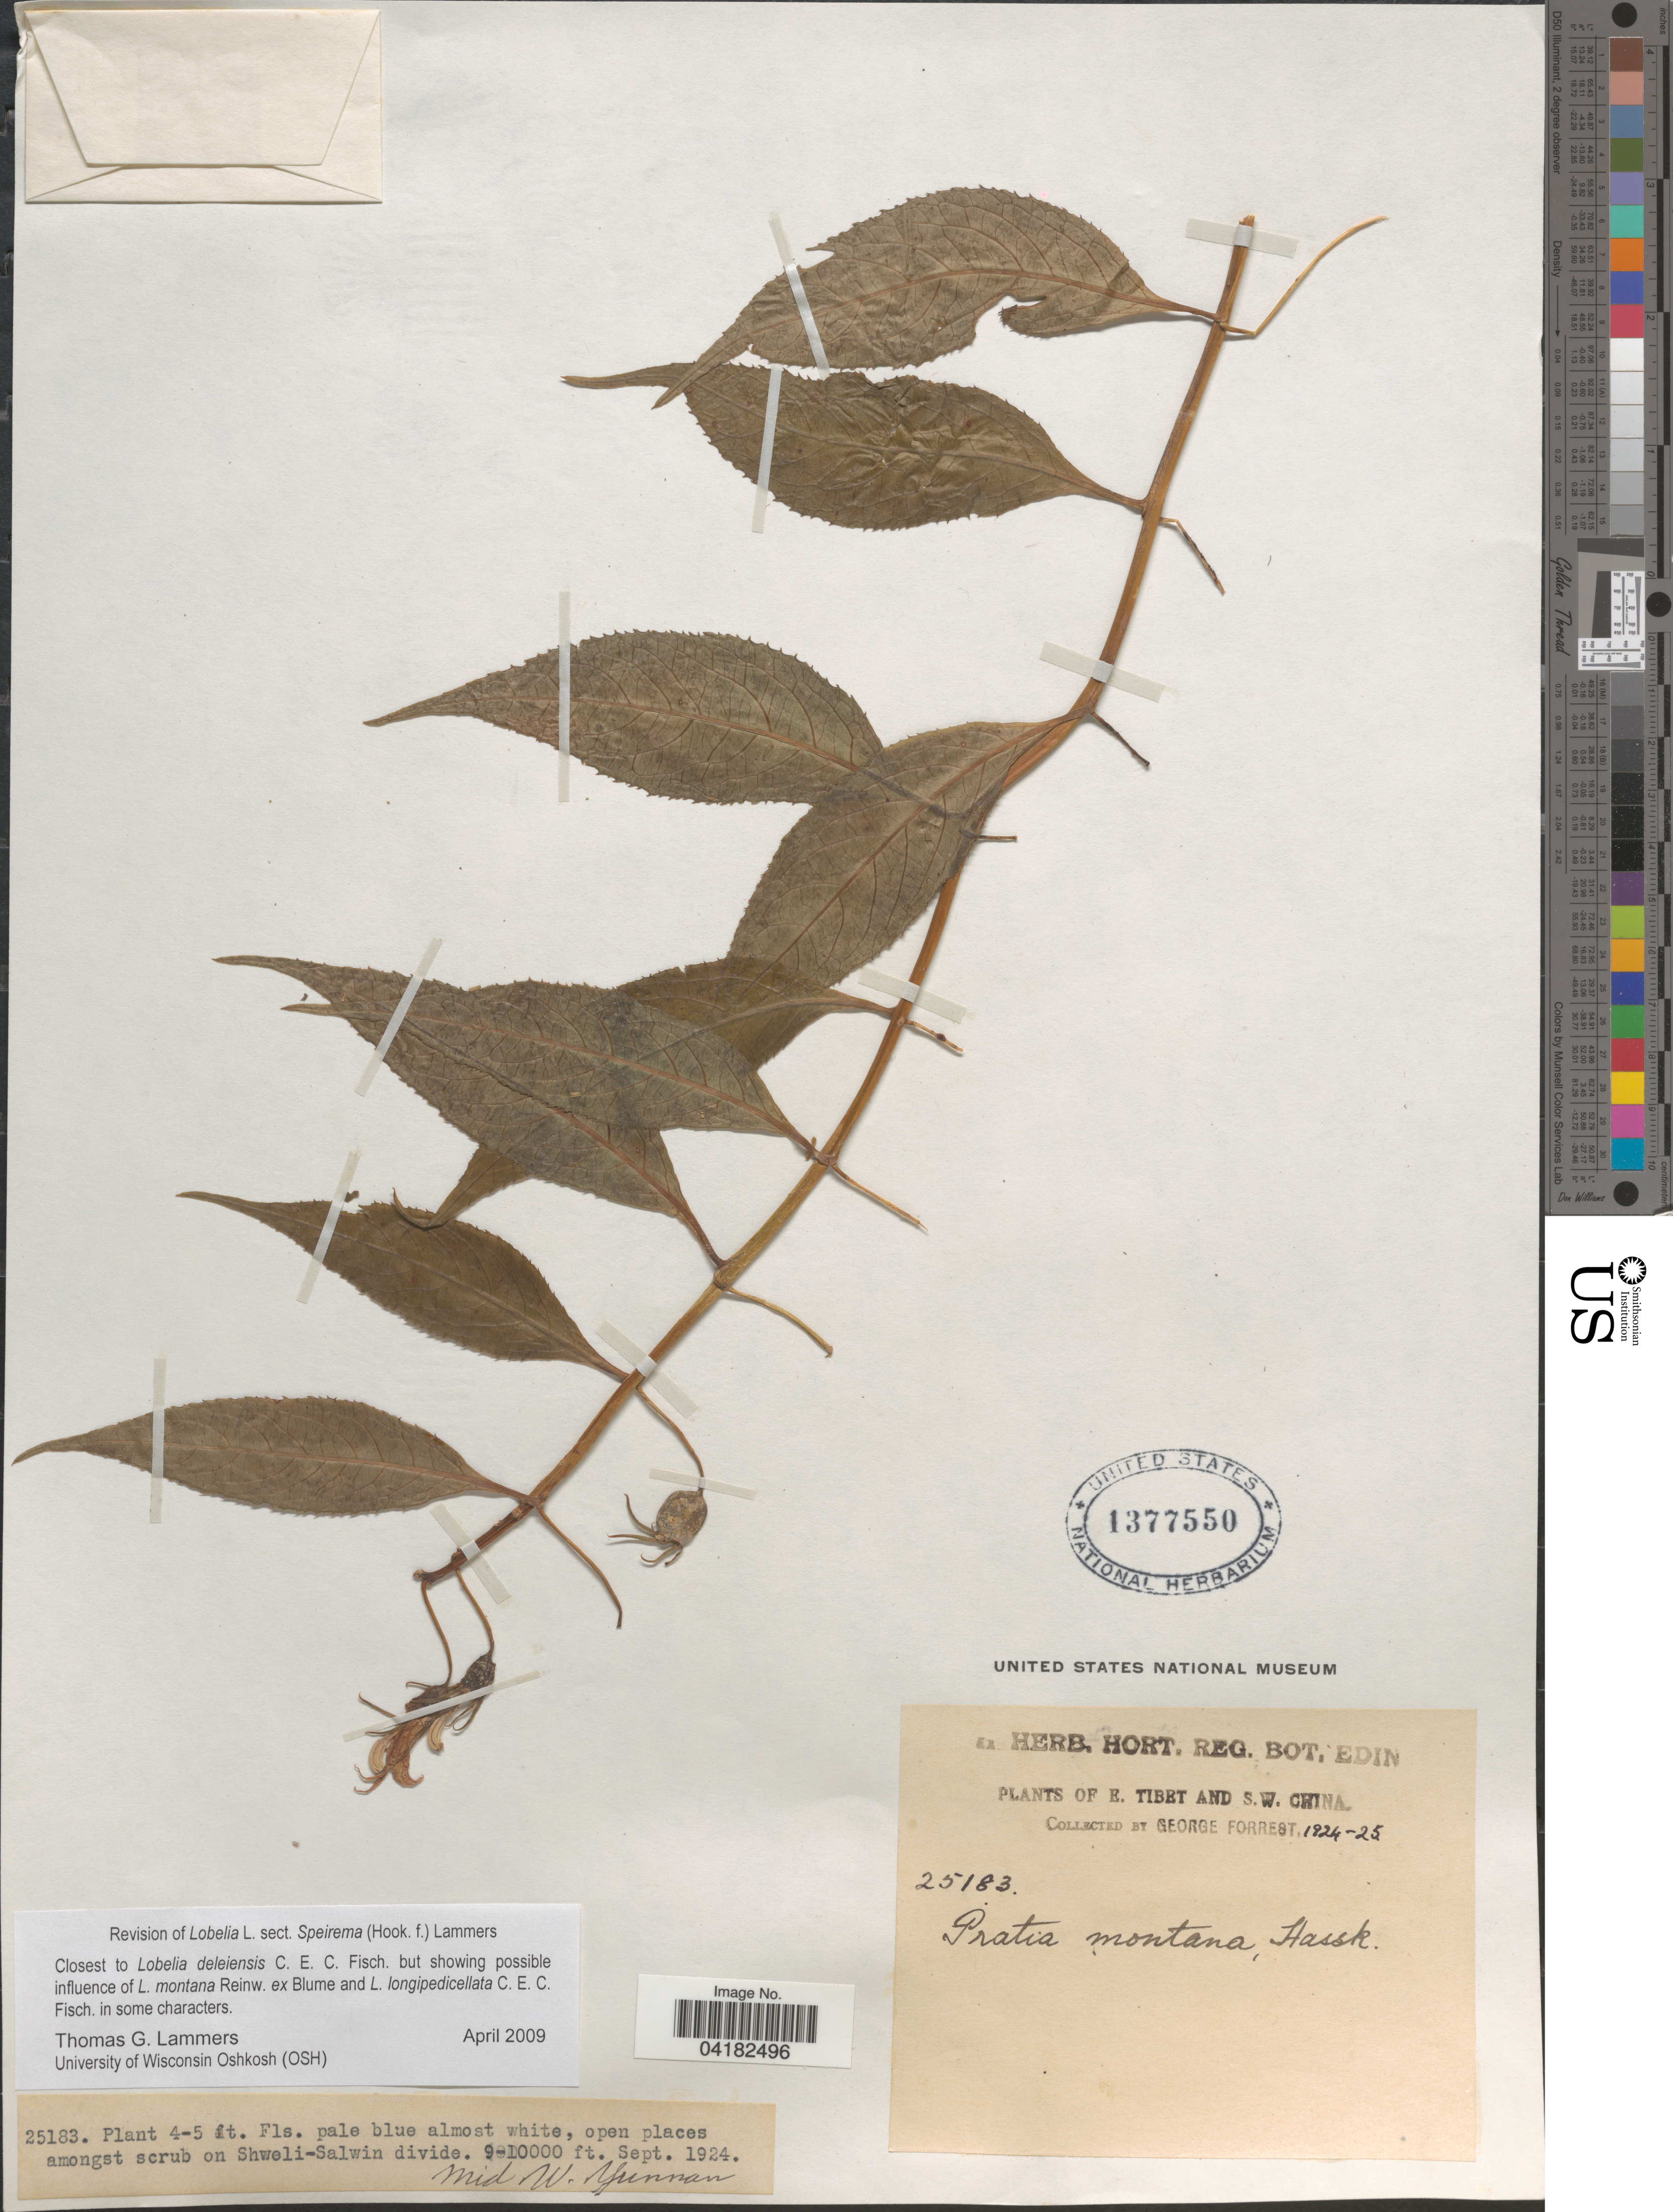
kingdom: Plantae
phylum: Tracheophyta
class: Magnoliopsida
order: Asterales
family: Campanulaceae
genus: Lobelia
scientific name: Lobelia deleiensis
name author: C.E.C. Fisch.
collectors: G. Forrest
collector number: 25183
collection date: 1924-09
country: China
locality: E. Tibet and S.W. China.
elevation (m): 2743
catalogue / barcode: US 1377550